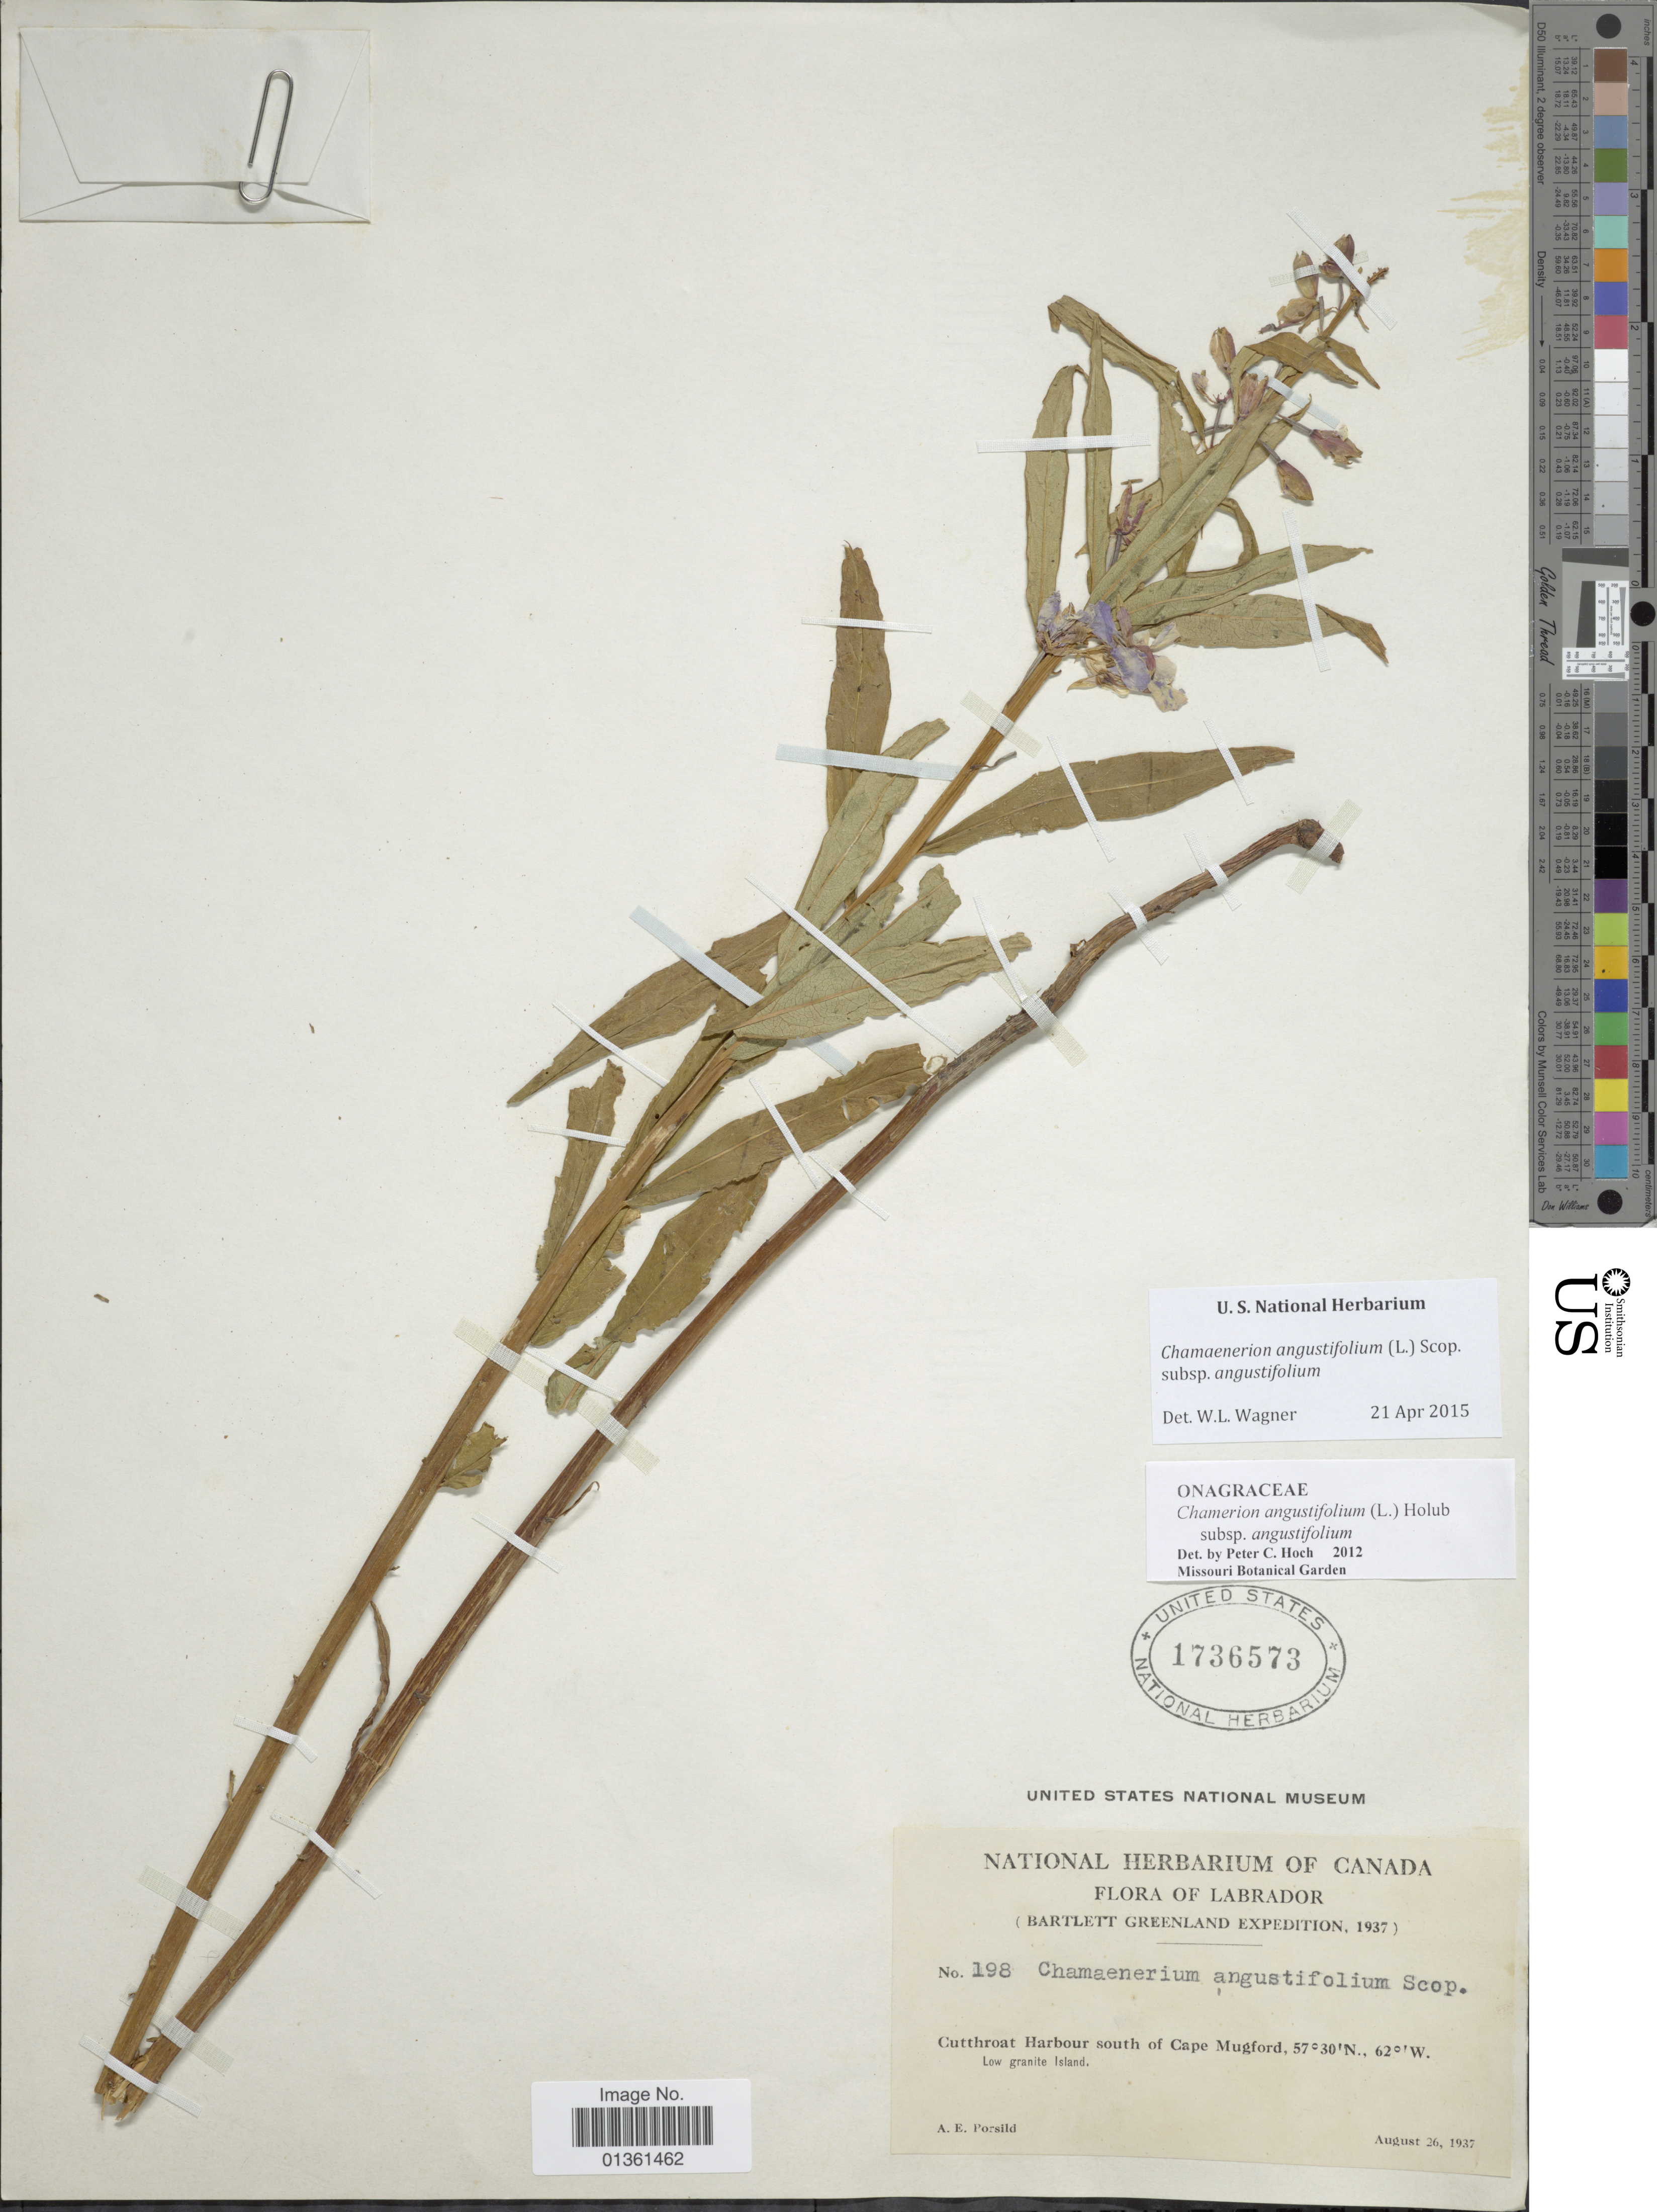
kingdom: Plantae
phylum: Tracheophyta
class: Magnoliopsida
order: Myrtales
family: Onagraceae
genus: Chamaenerion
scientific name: Chamaenerion angustifolium subsp. angustifolium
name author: (L.) Scop.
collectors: A. E. Porsild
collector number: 198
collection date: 1937-08-26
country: Canada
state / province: Newfoundland and Labrador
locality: Labrador. Cutthroat Harbour south of Cape Mugford.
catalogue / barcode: US 1736573